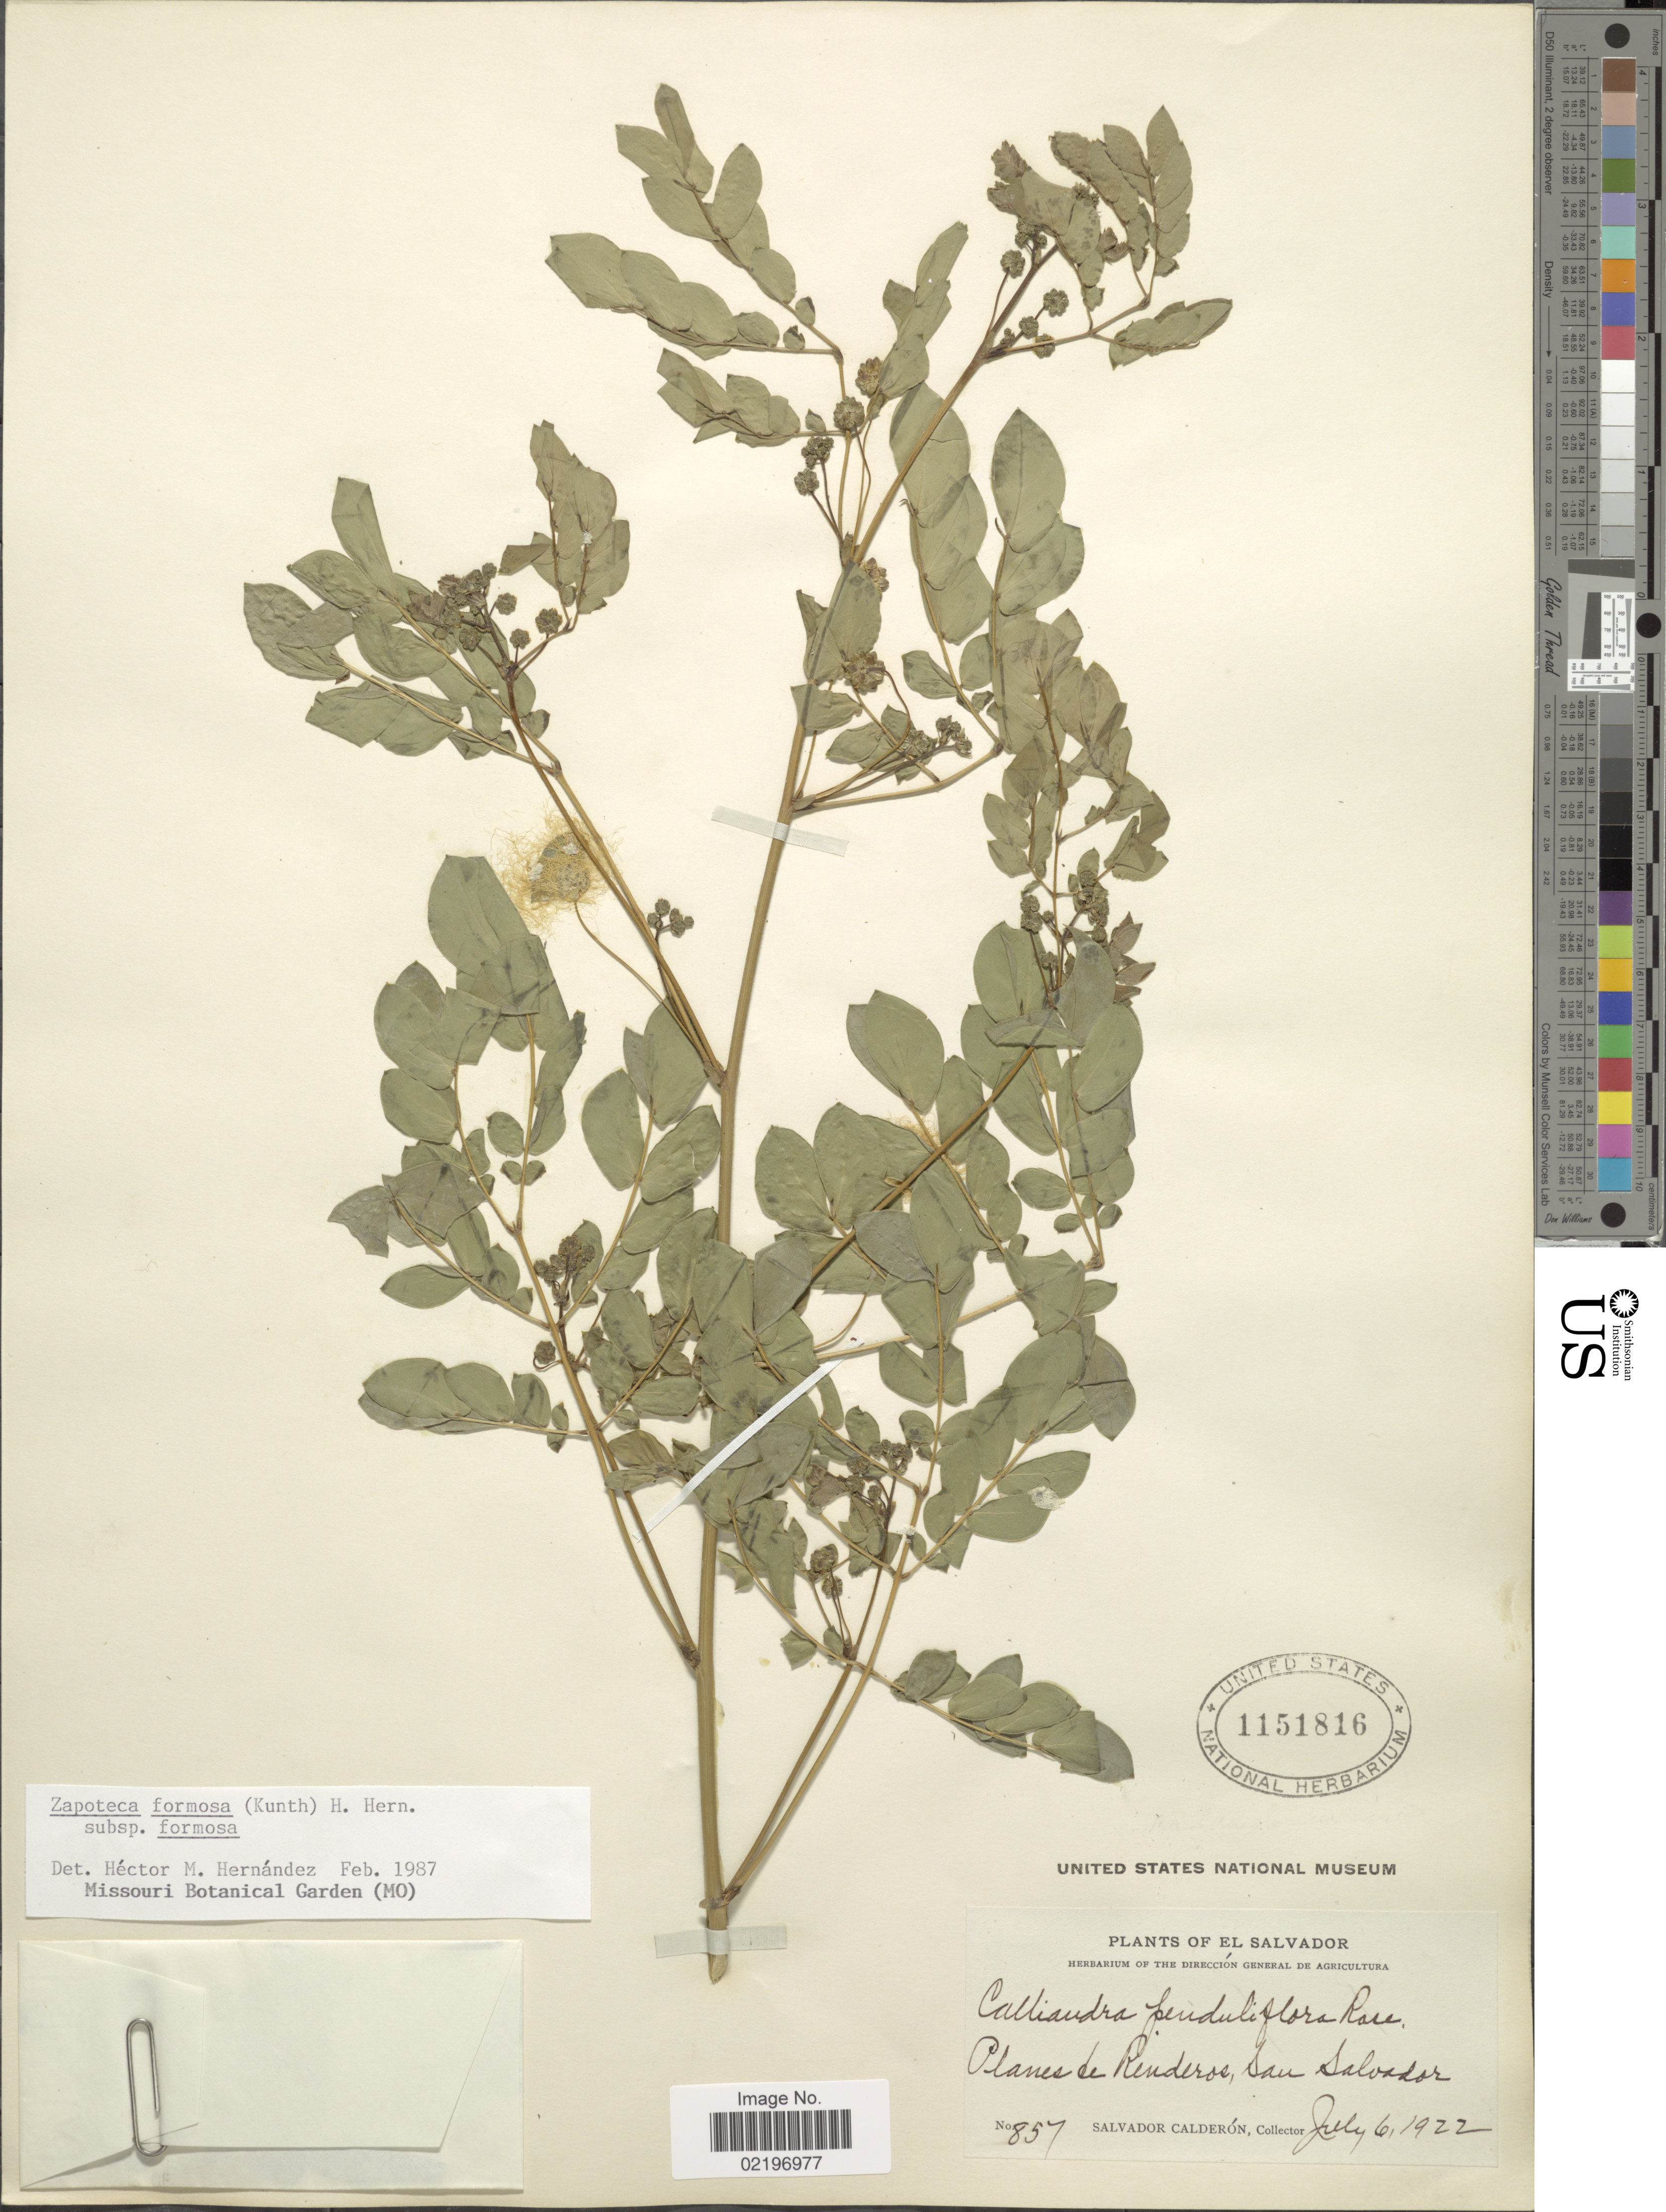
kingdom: Plantae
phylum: Tracheophyta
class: Magnoliopsida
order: Fabales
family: Fabaceae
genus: Zapoteca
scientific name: Zapoteca formosa subsp. formosa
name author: (Kunth) H.M. Hern.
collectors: S. Calderón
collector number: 857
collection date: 1922-07-06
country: El Salvador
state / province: San Salvador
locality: Planes de Renderos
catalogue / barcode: US 1151816